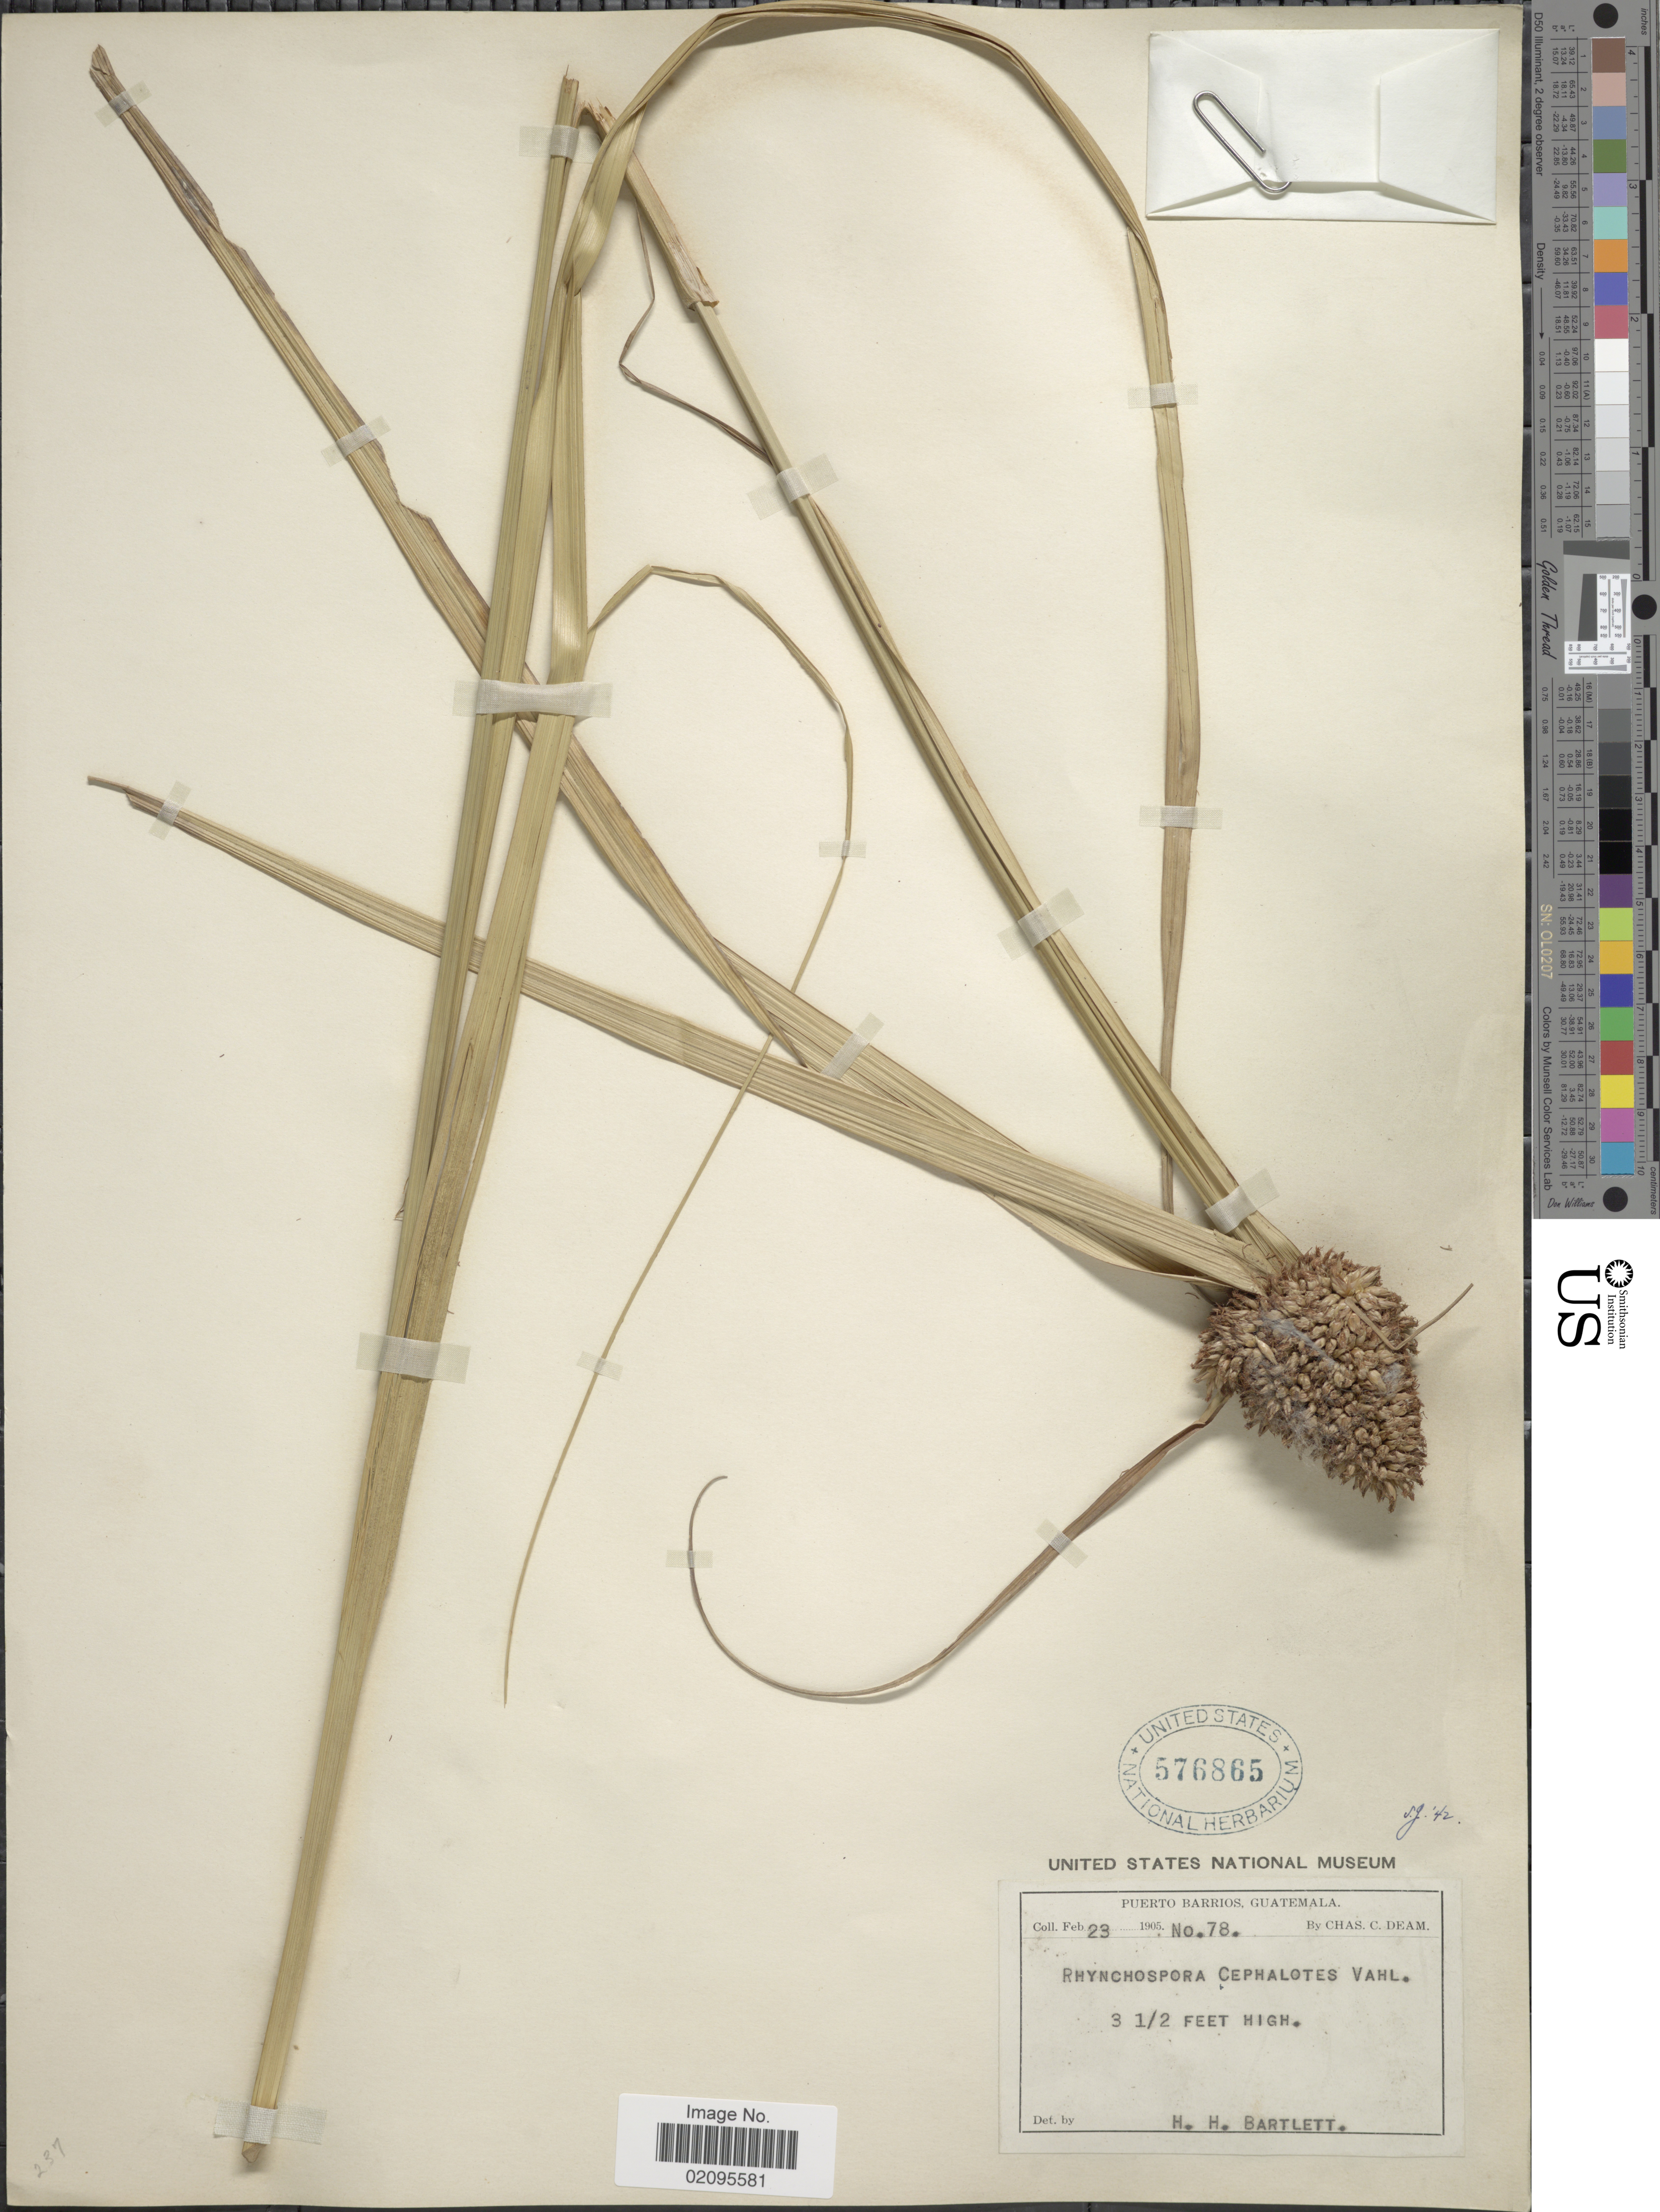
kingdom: Plantae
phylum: Tracheophyta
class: Liliopsida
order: Poales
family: Cyperaceae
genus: Rhynchospora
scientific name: Rhynchospora cephalotes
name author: (L.) Vahl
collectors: C. C. Deam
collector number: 78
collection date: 1905-02-23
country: Guatemala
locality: Puerto Barrios.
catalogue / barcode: US 576865